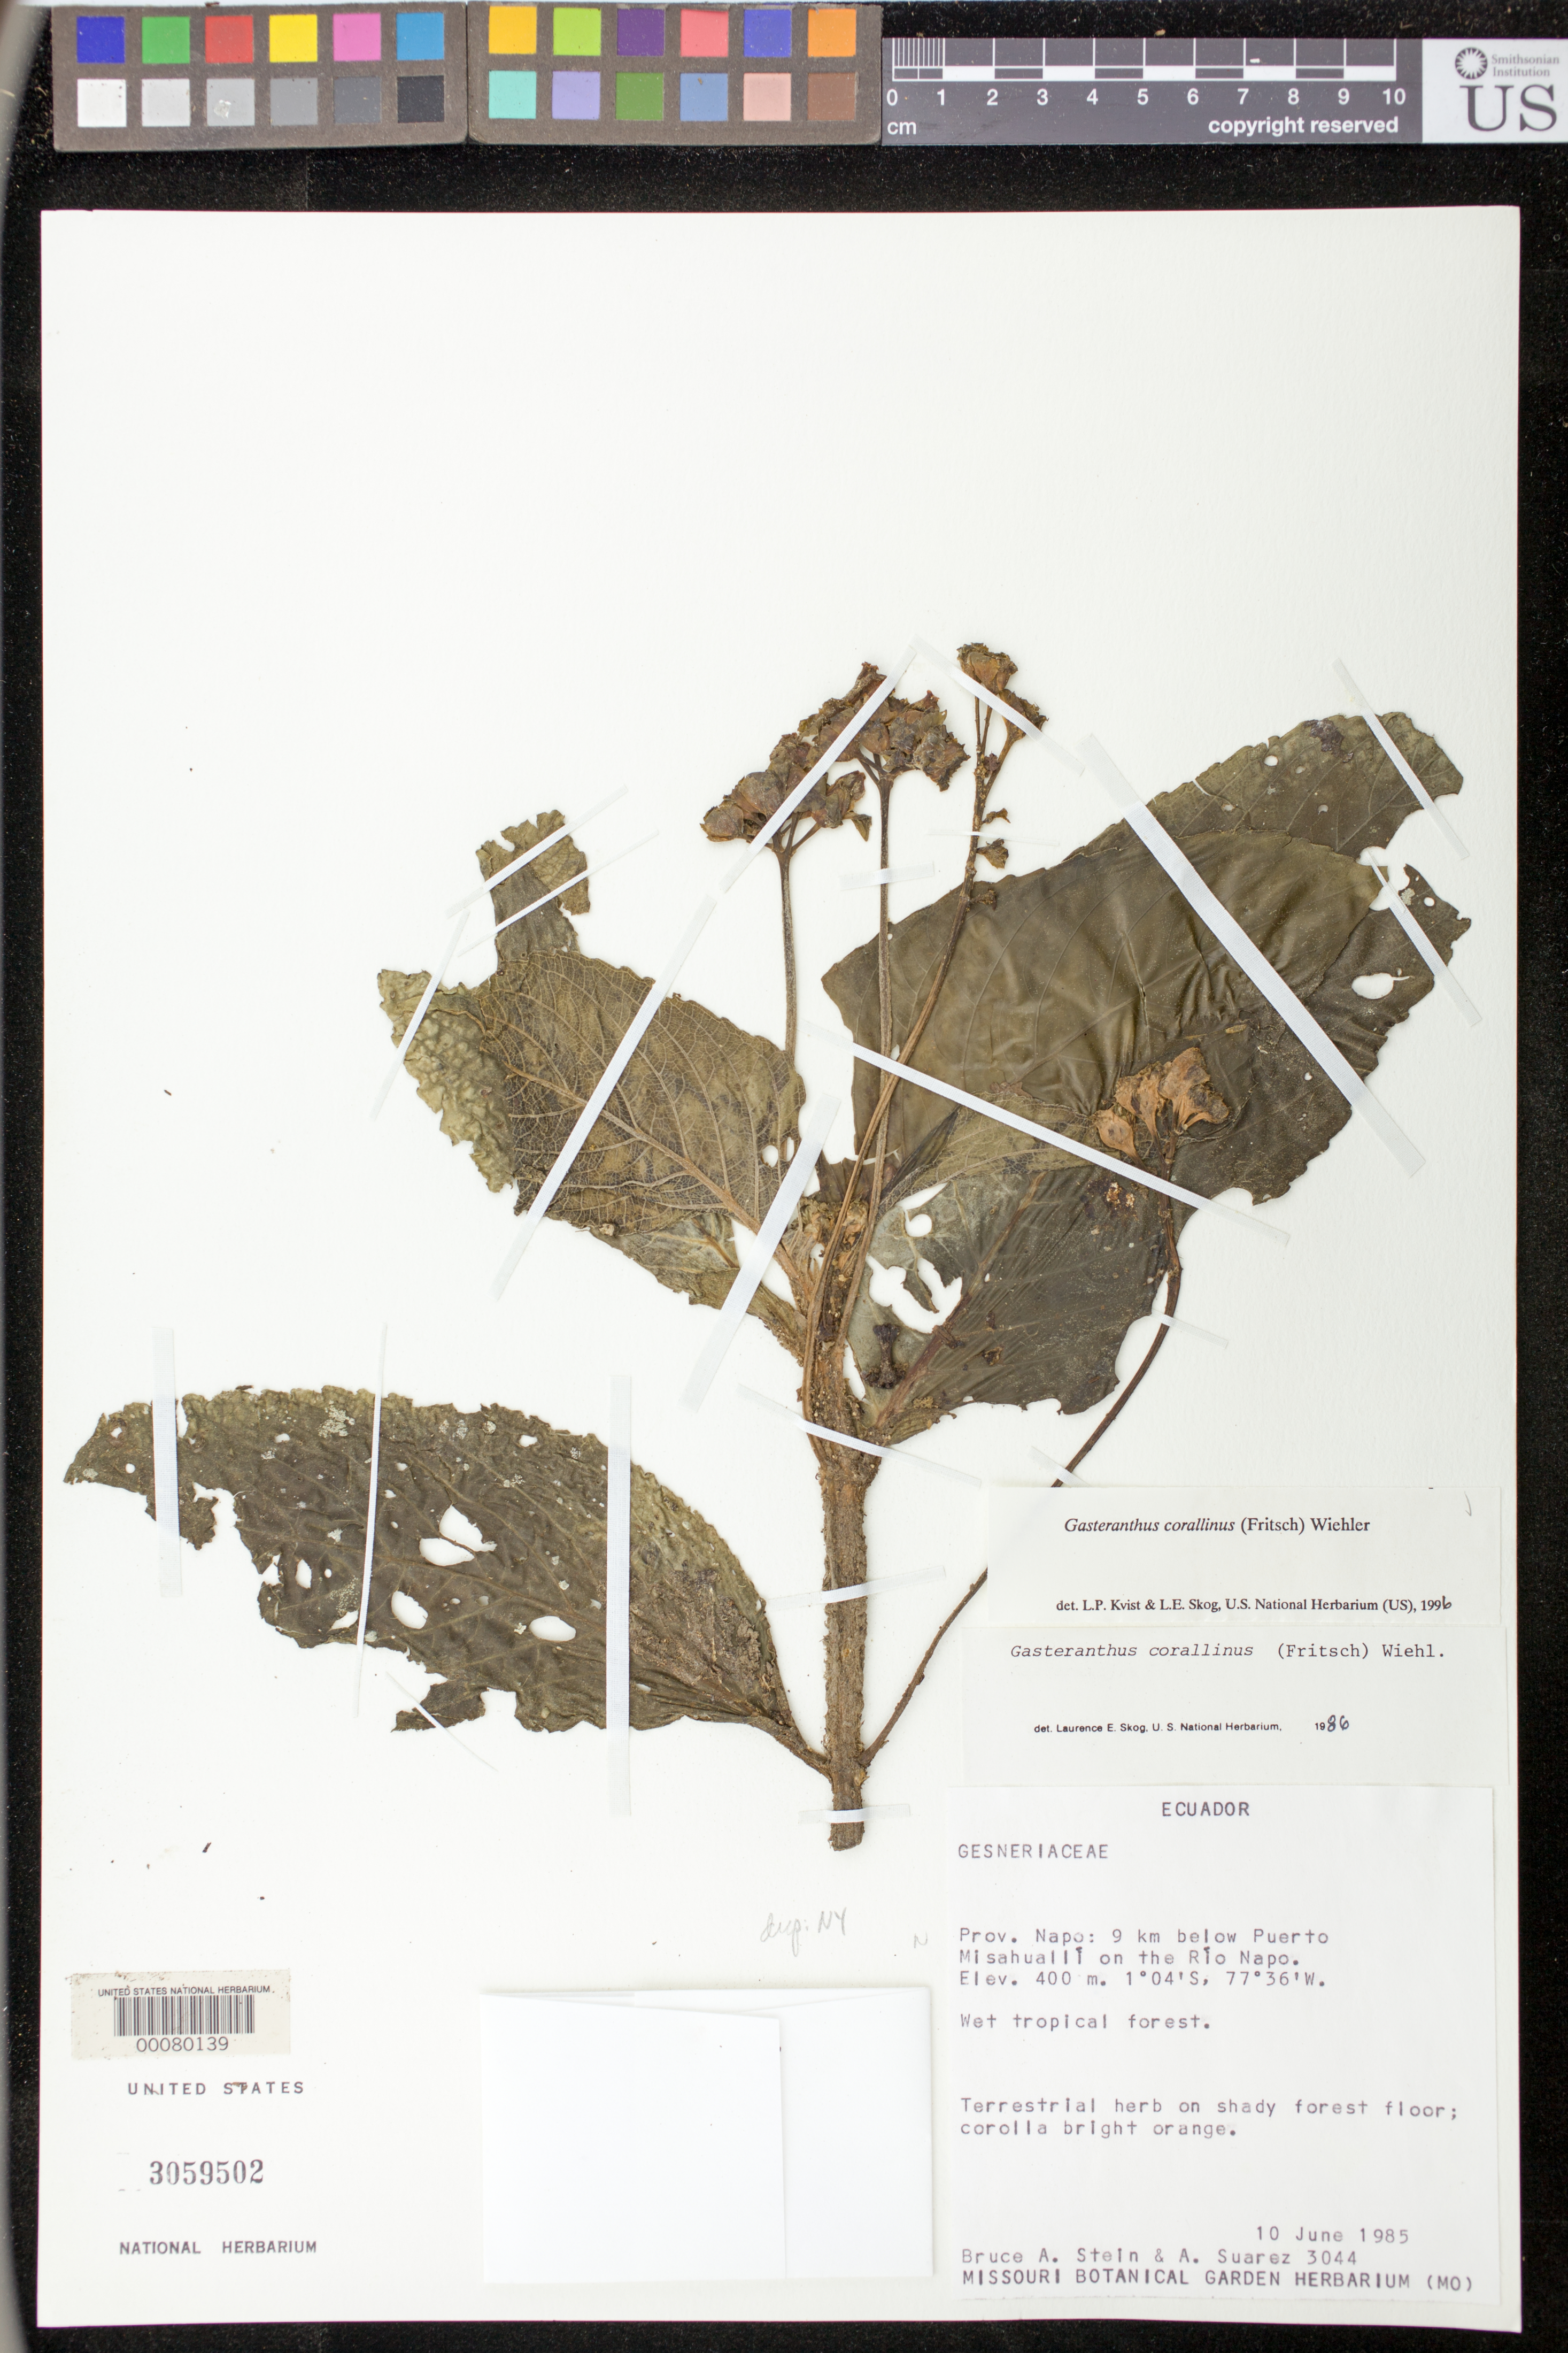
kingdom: Plantae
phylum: Tracheophyta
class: Magnoliopsida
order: Lamiales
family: Gesneriaceae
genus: Gasteranthus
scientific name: Gasteranthus corallinus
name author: (Fritsch) Wiehler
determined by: Skog, Laurence E.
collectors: B. A. Stein & A. Suarez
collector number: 3044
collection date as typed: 10 Jun 1985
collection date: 1985-06-10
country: Ecuador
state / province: Napo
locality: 9 km below Puerto Misahuallí on the Río Napo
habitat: Wet tropical forest; on shady forest floor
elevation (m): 400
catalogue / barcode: US 3059502